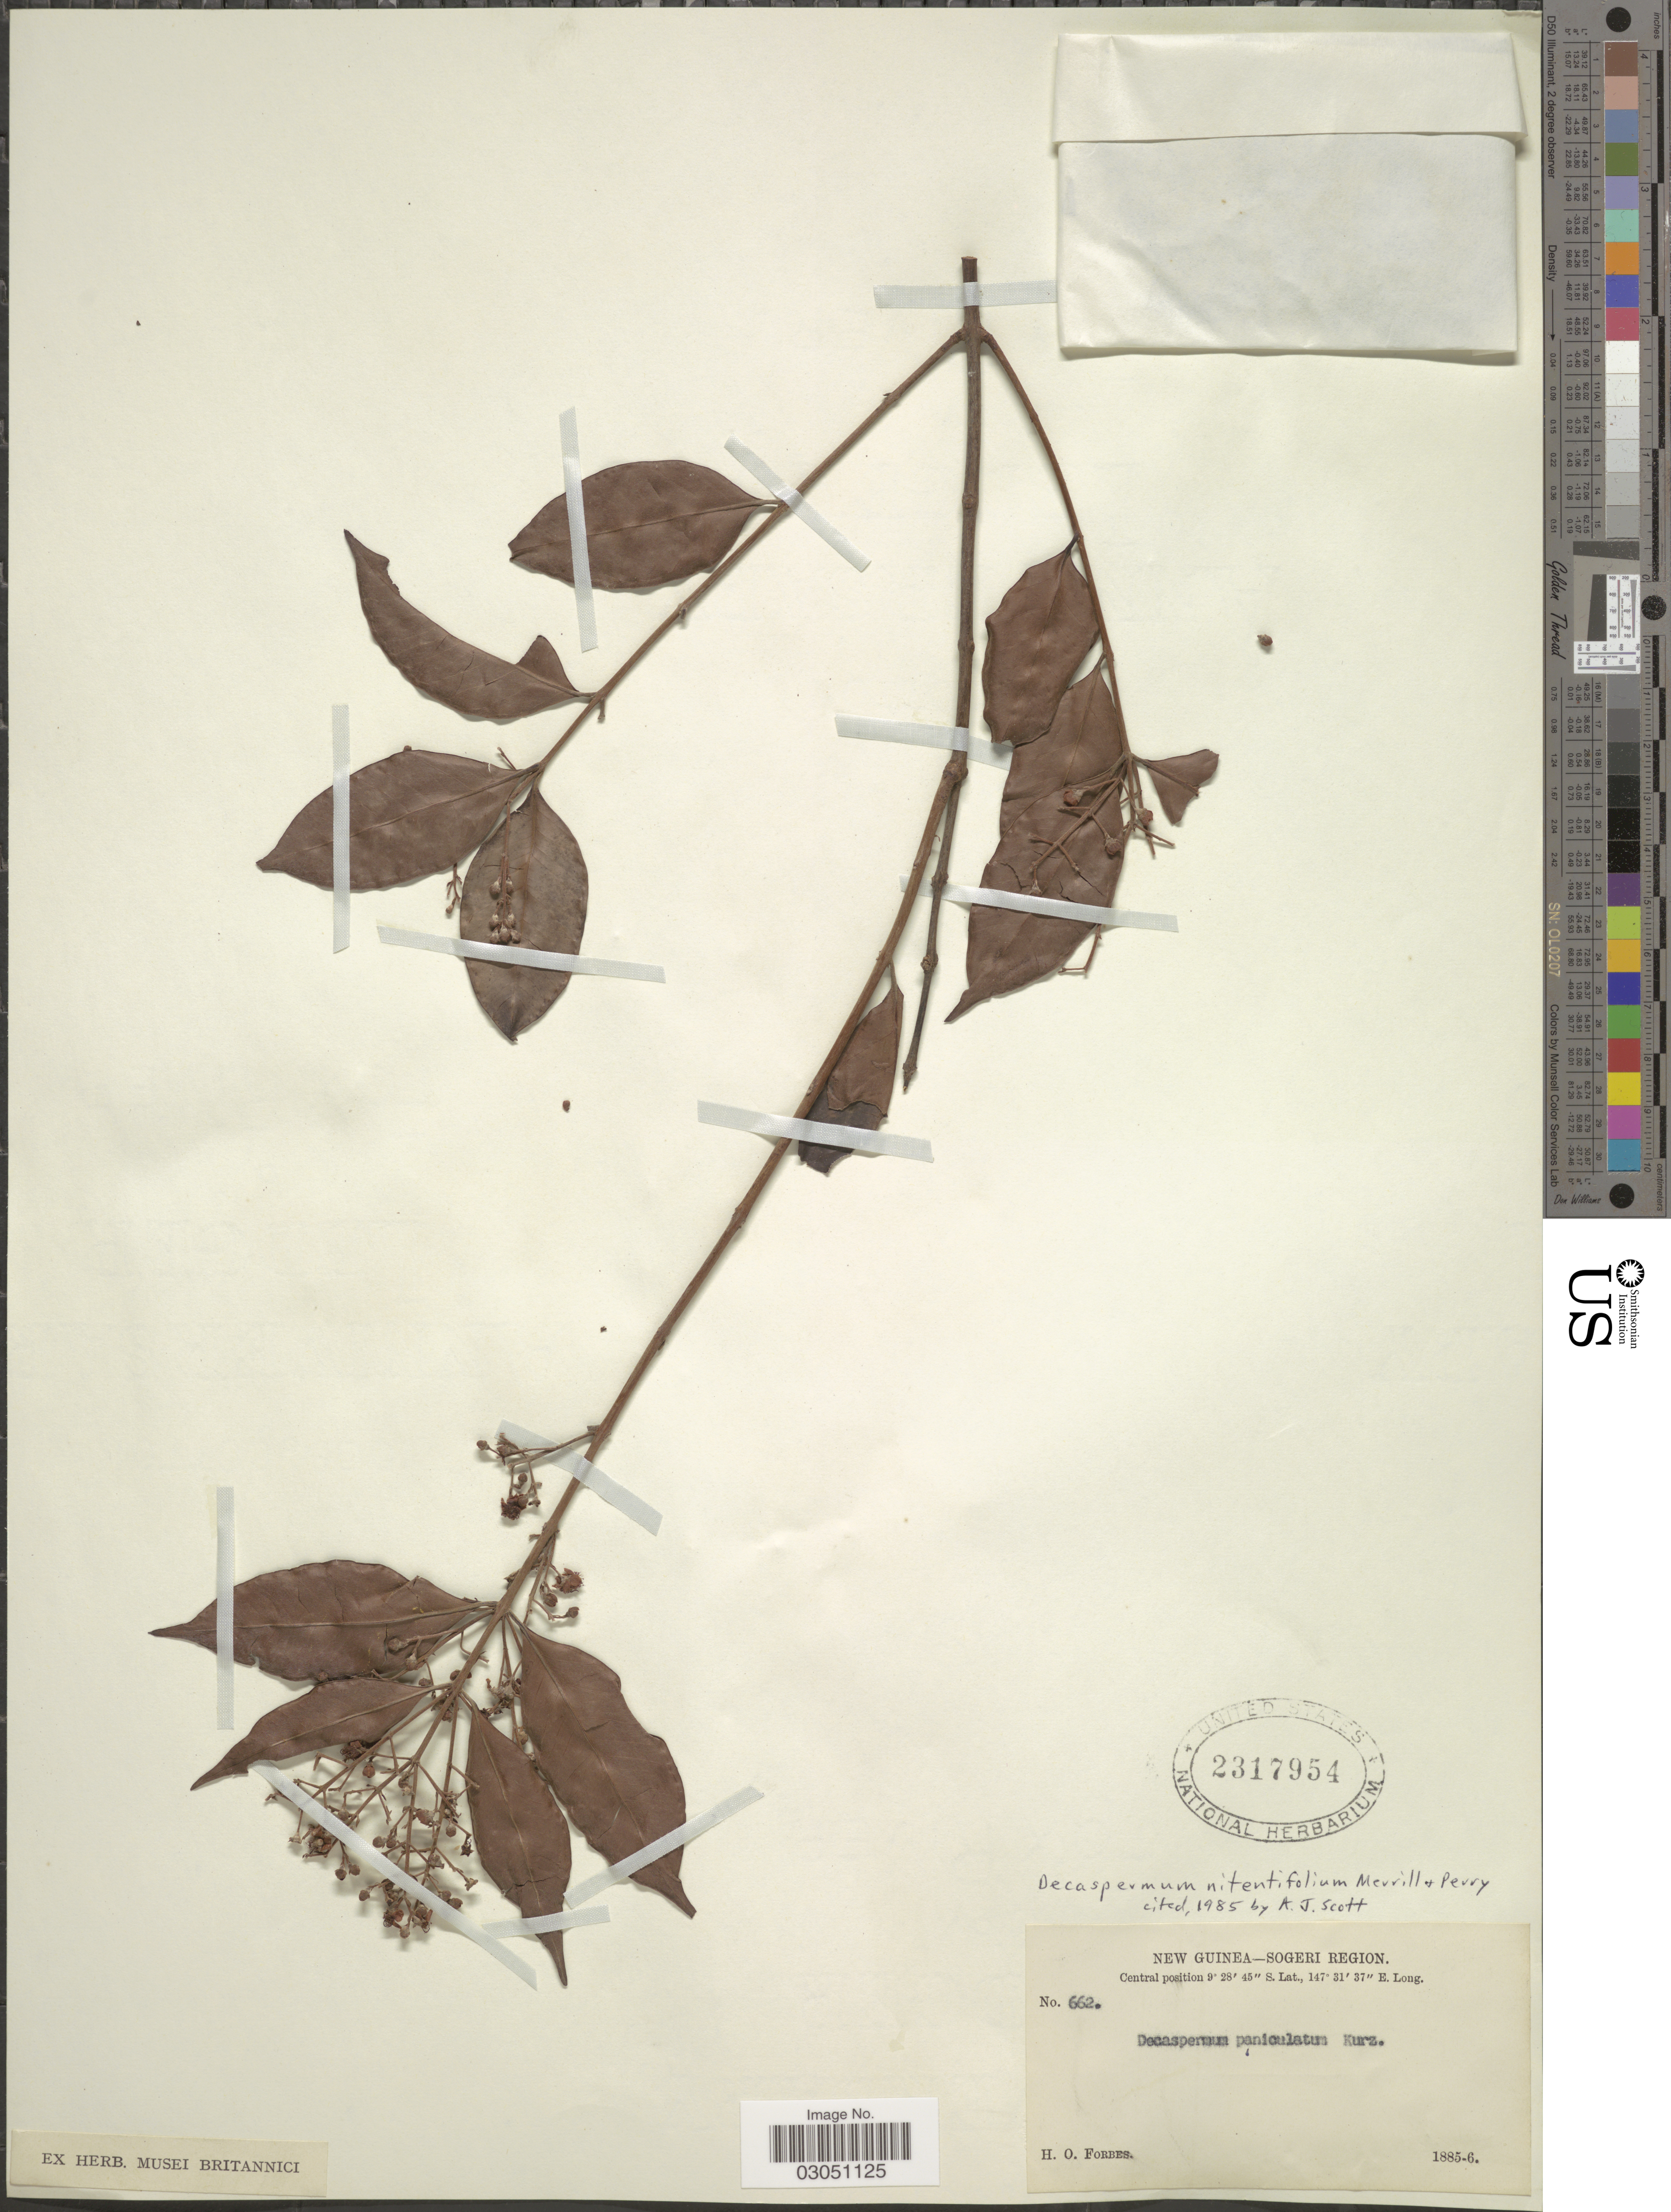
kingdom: Plantae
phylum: Tracheophyta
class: Magnoliopsida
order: Myrtales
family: Myrtaceae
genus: Decaspermum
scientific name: Decaspermum nitentifolium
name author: Merr. & L.M. Perry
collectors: H. O. Forbes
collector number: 662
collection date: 1885/1886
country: Papua New Guinea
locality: New Guinea - Sogeri Region.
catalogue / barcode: US 2317954